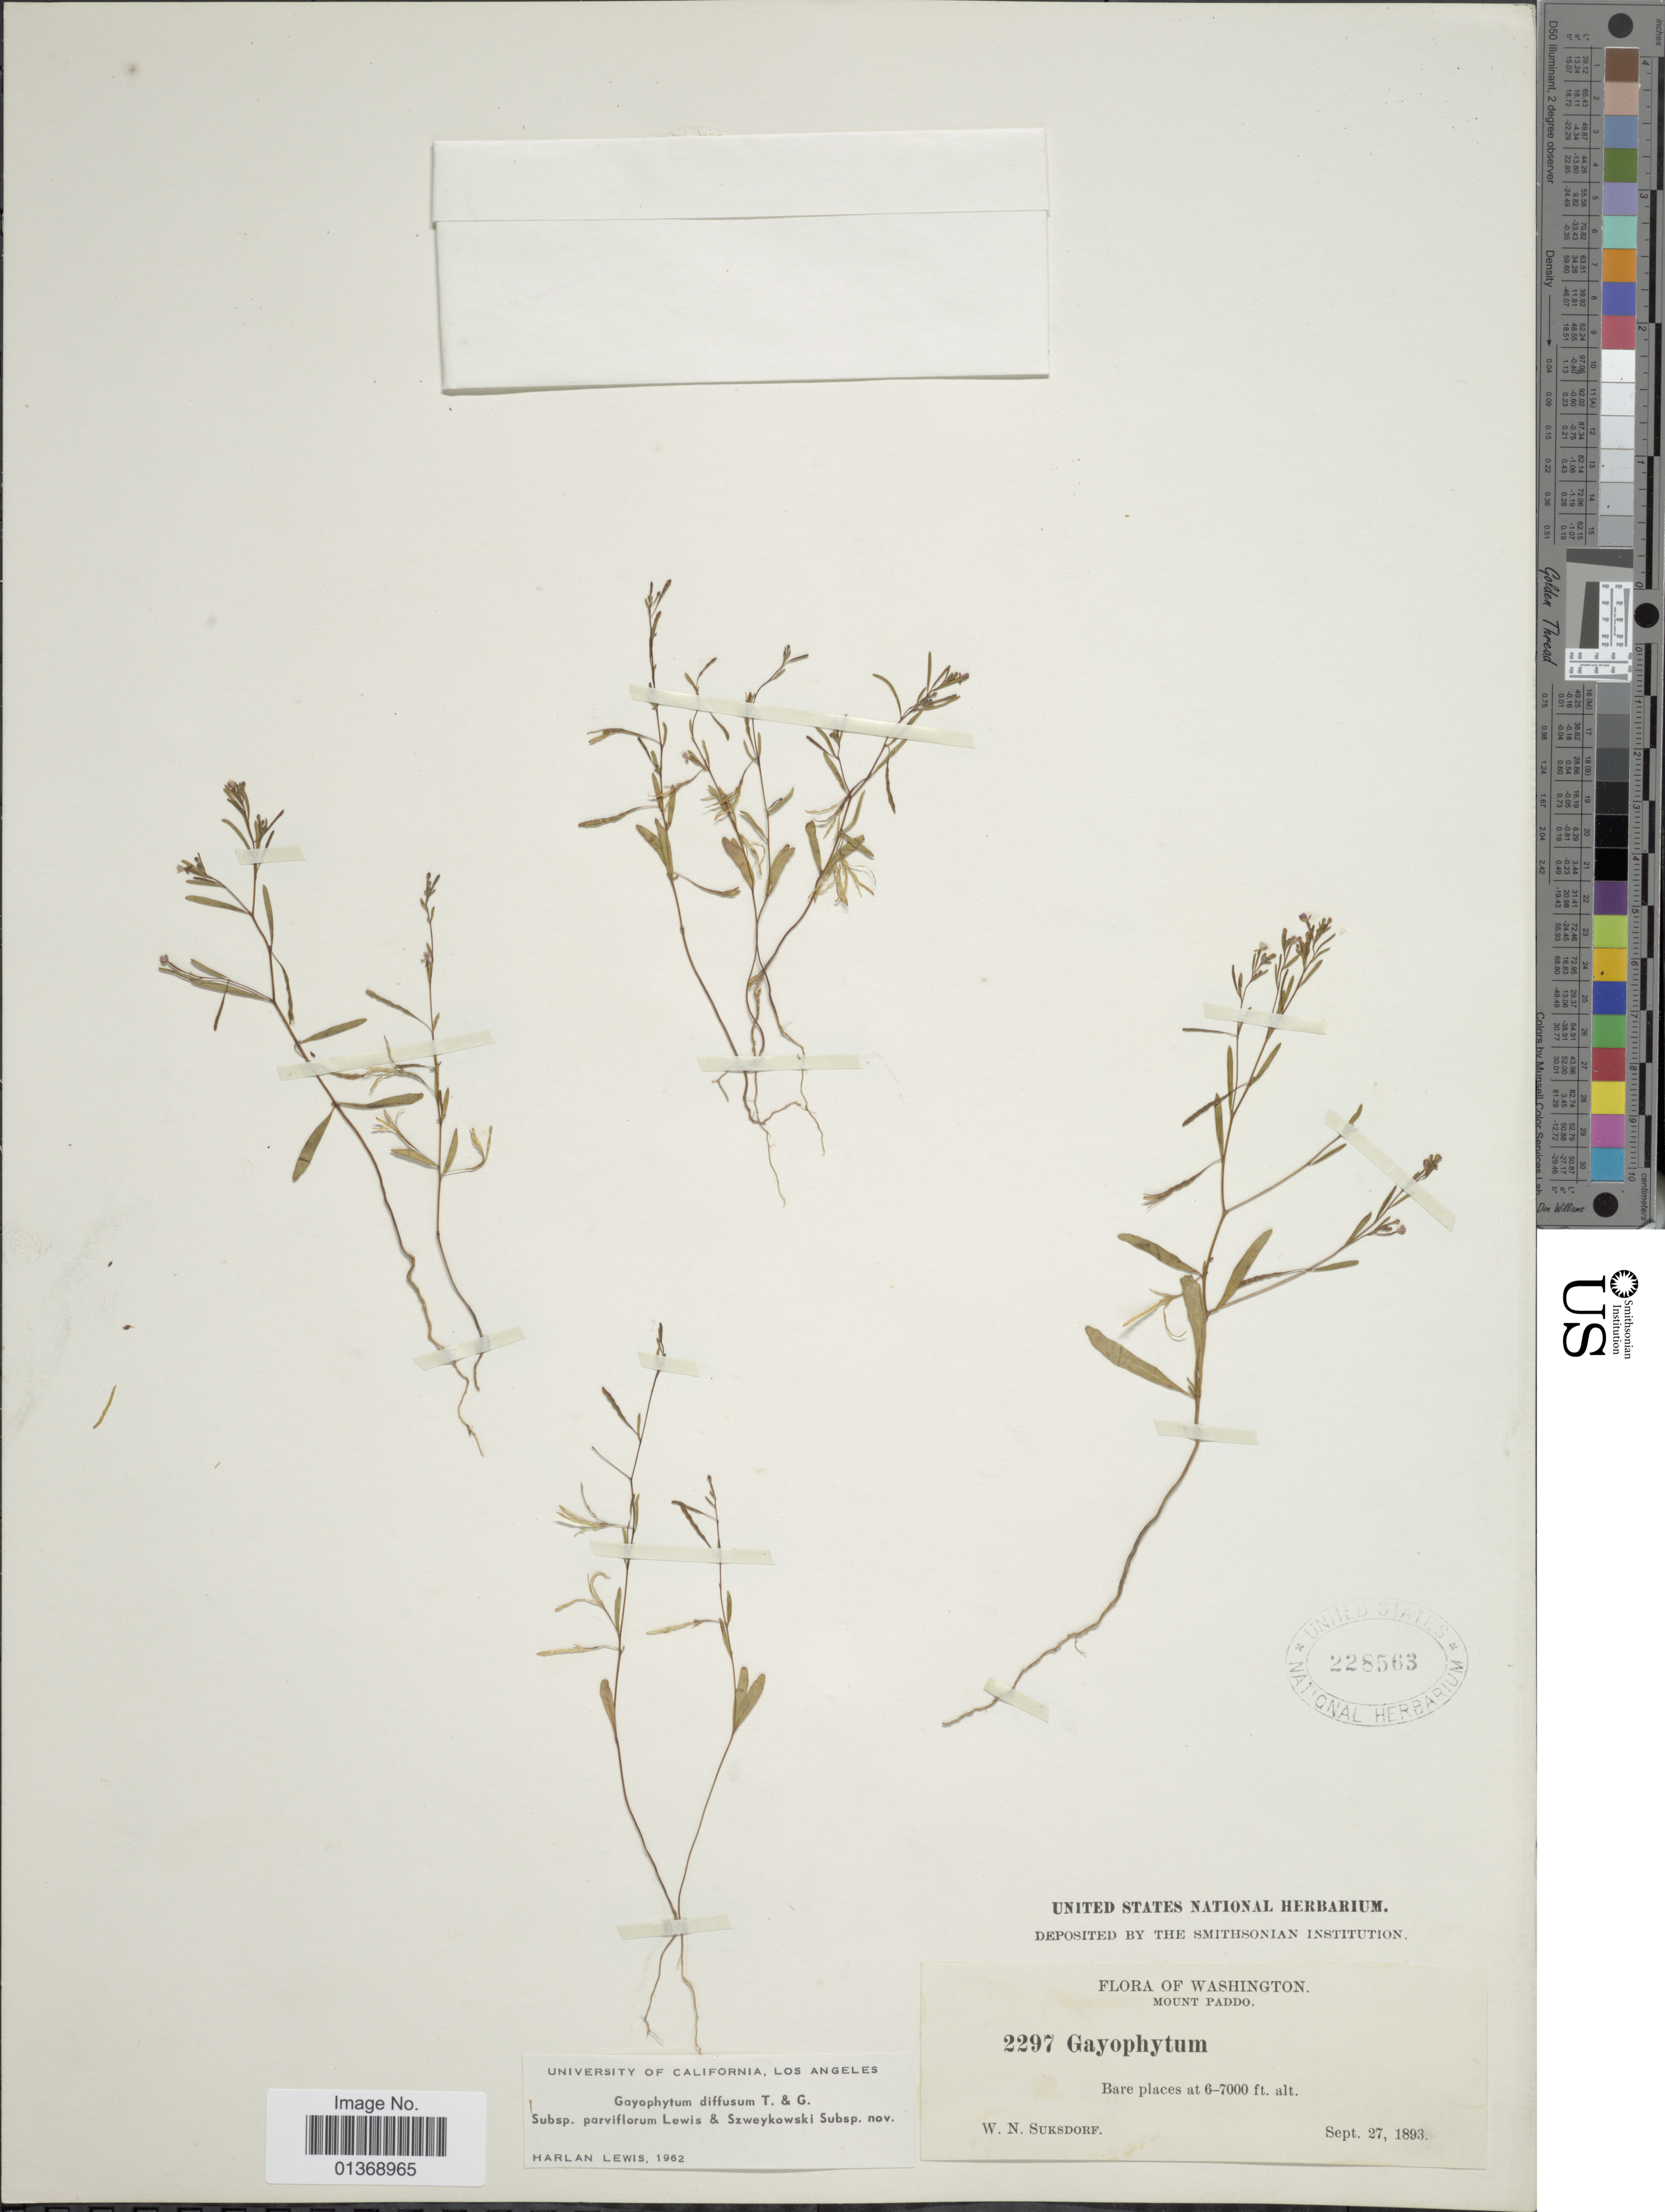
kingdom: Plantae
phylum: Tracheophyta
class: Magnoliopsida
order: Myrtales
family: Onagraceae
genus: Gayophytum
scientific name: Gayophytum diffusum subsp. parviflorum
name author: F. H. Lewis & Szweyk.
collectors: W. N. Suksdorf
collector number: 2297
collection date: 1893-09-27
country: United States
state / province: Washington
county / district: Skamania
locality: Mount Paddo., Bare places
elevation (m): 1829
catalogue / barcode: US 228563